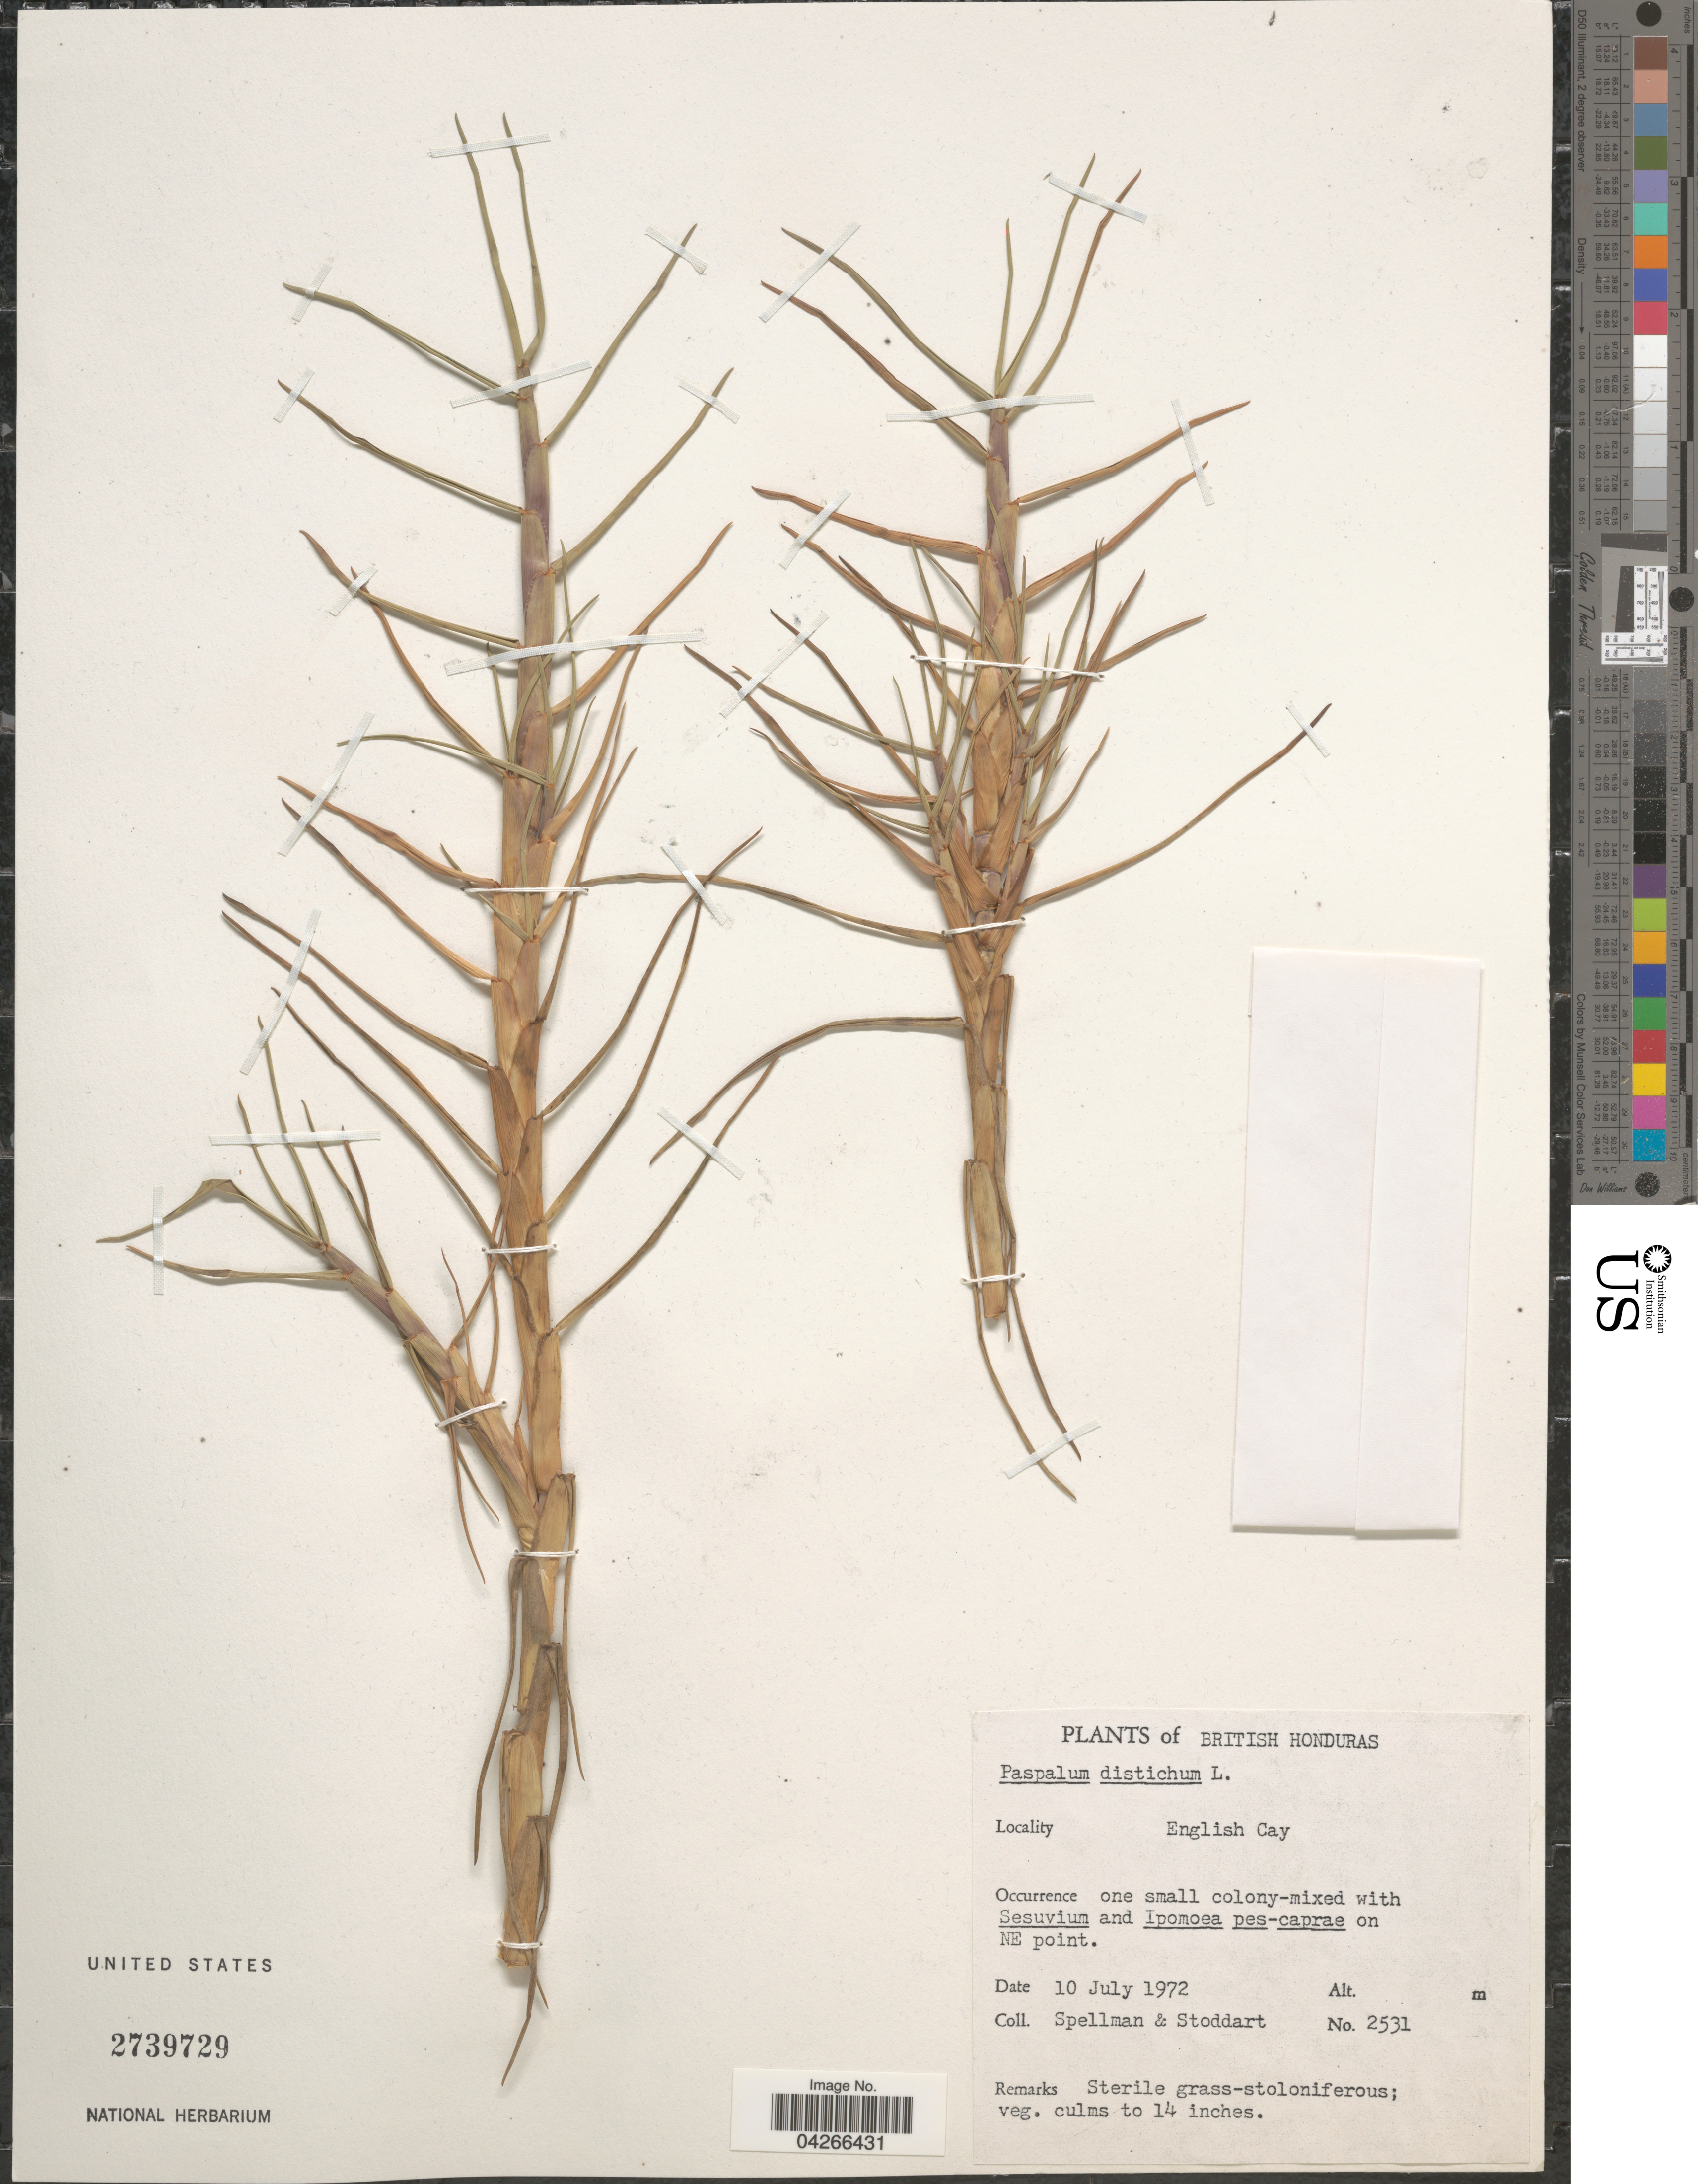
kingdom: Plantae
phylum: Tracheophyta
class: Liliopsida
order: Poales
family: Poaceae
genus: Paspalum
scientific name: Paspalum distichum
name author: L.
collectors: Spellman, -- & -. Stoddart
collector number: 2531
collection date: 1972-07-10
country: Belize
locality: British Honduras. English Cay. On NE point.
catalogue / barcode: US 2739729